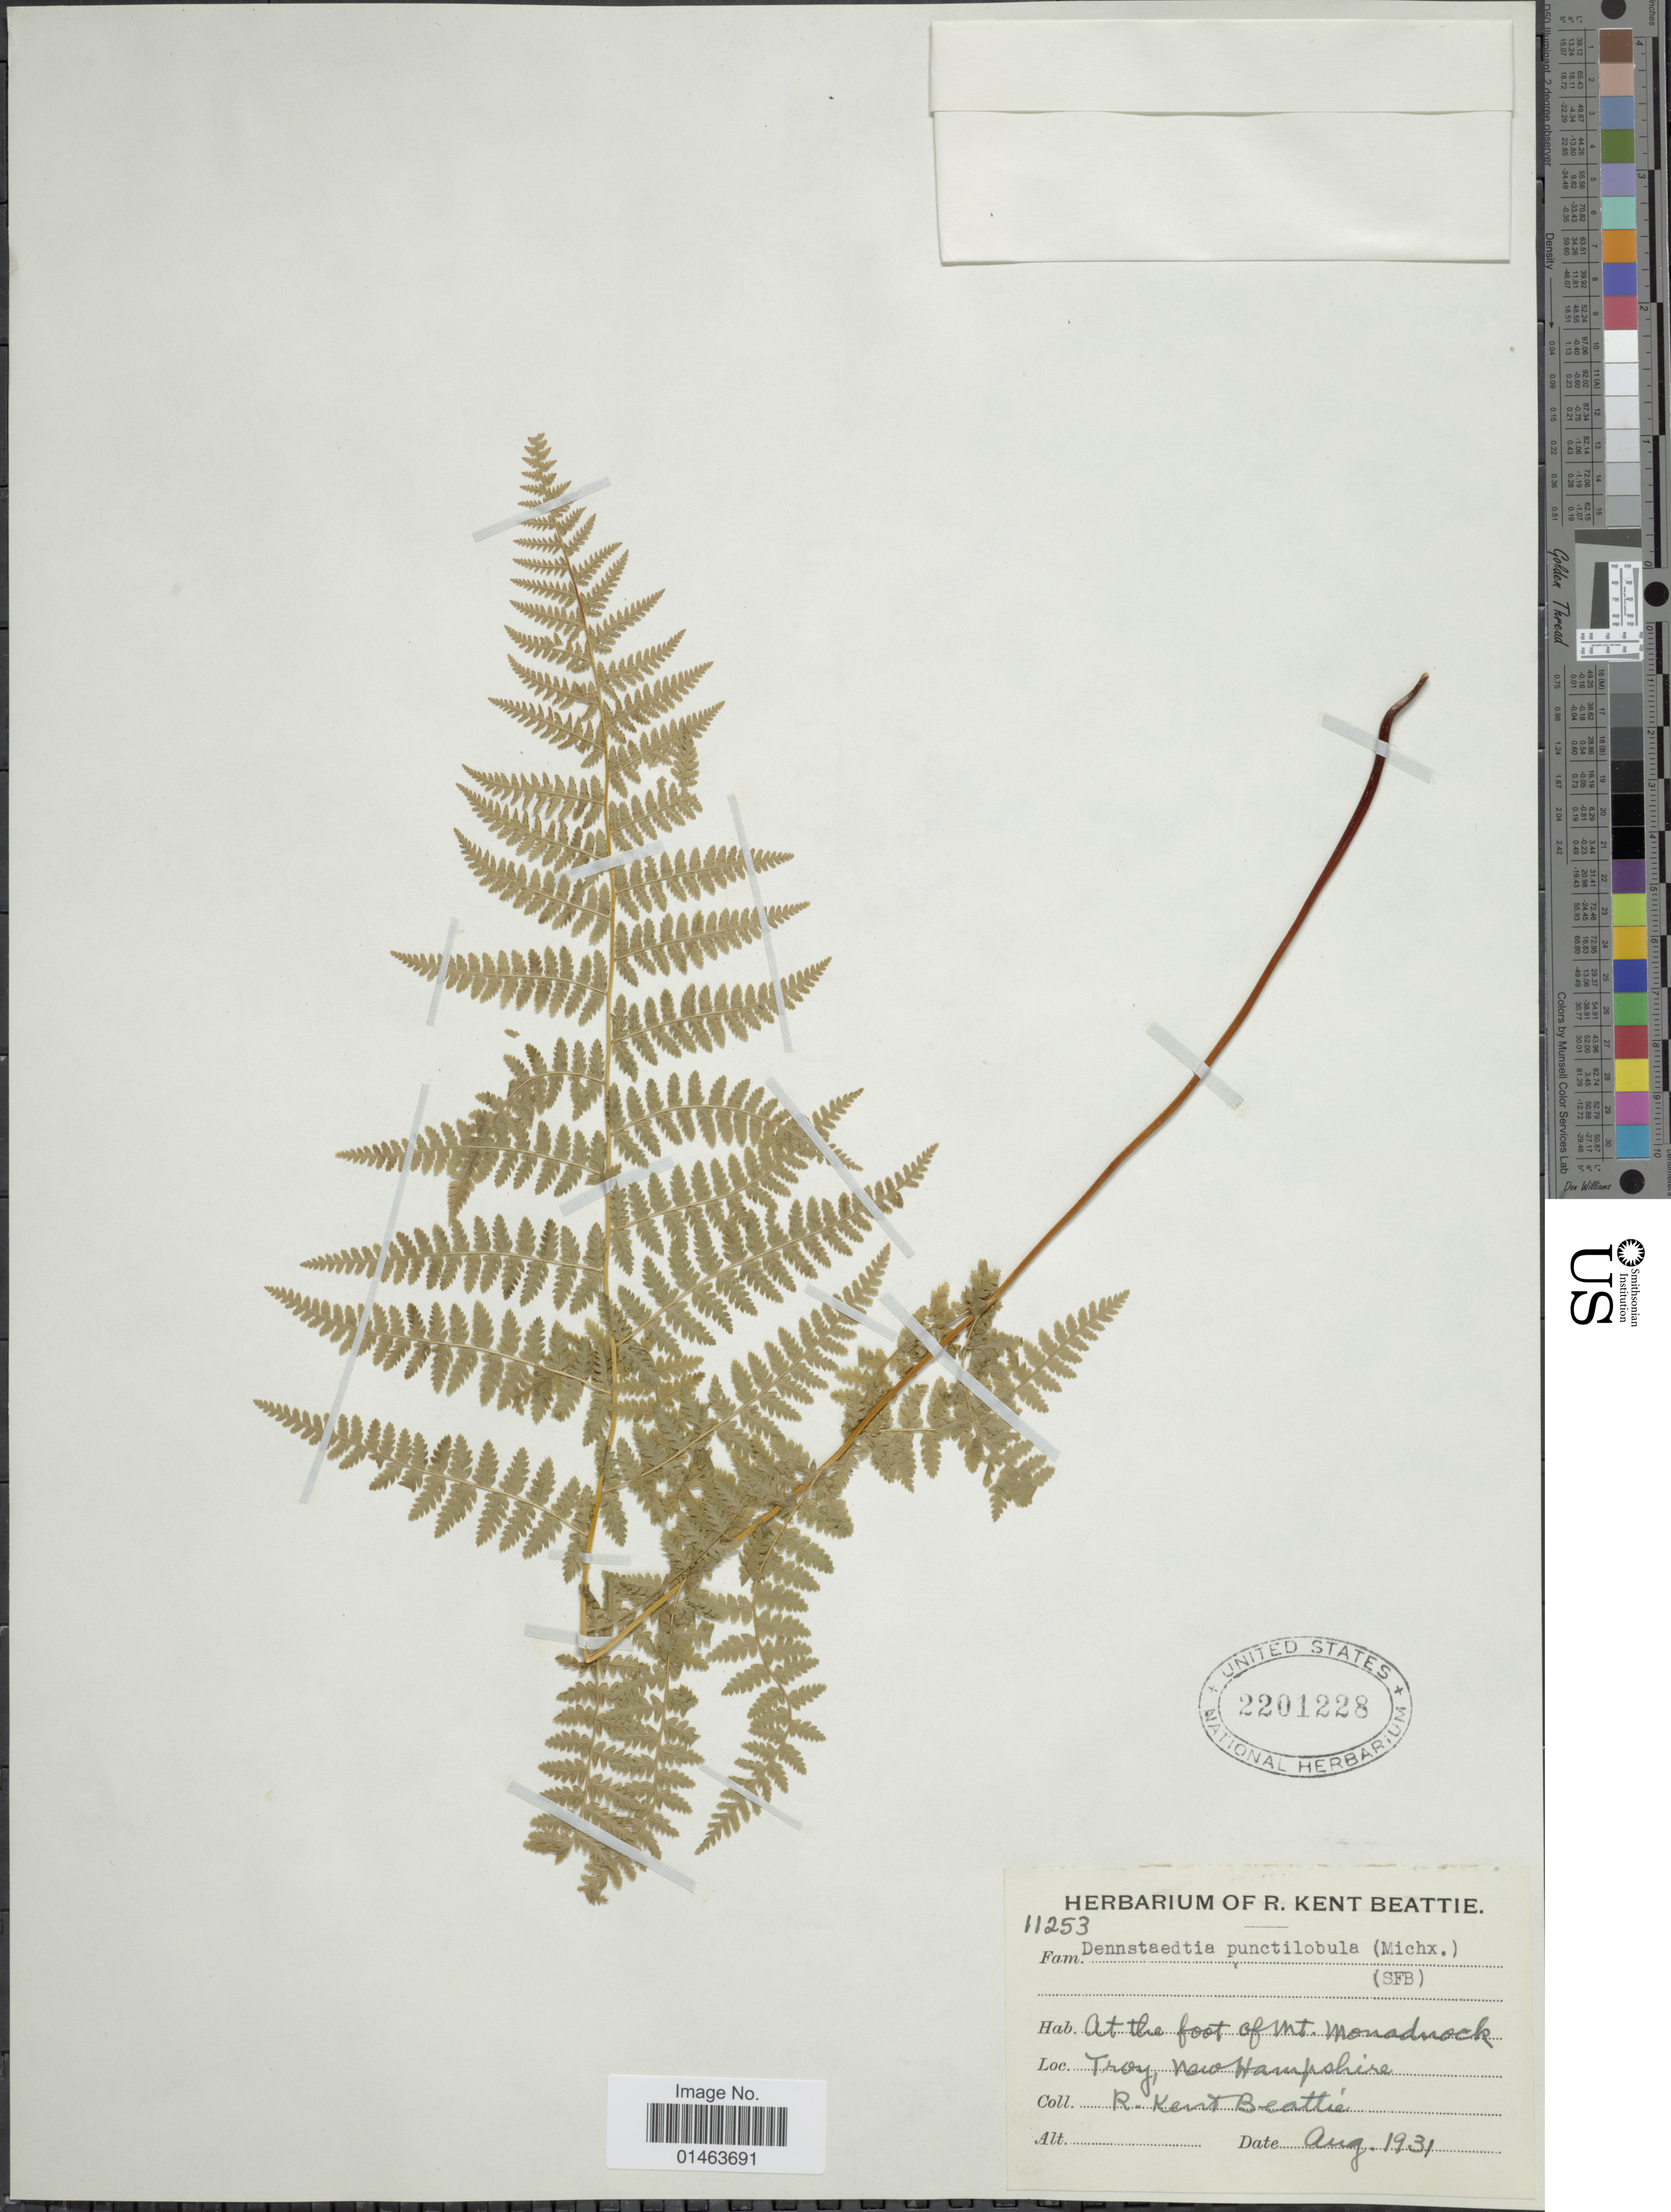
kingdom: Plantae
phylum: Tracheophyta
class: Polypodiopsida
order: Polypodiales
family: Dennstaedtiaceae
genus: Dennstaedtia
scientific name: Dennstaedtia punctilobula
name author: (Michx.) T. Moore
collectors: R. K. Beattie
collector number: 11253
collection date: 1931-08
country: United States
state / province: New Hampshire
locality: Troy. At the foor of Mt.Monadrock.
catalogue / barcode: US 2201228